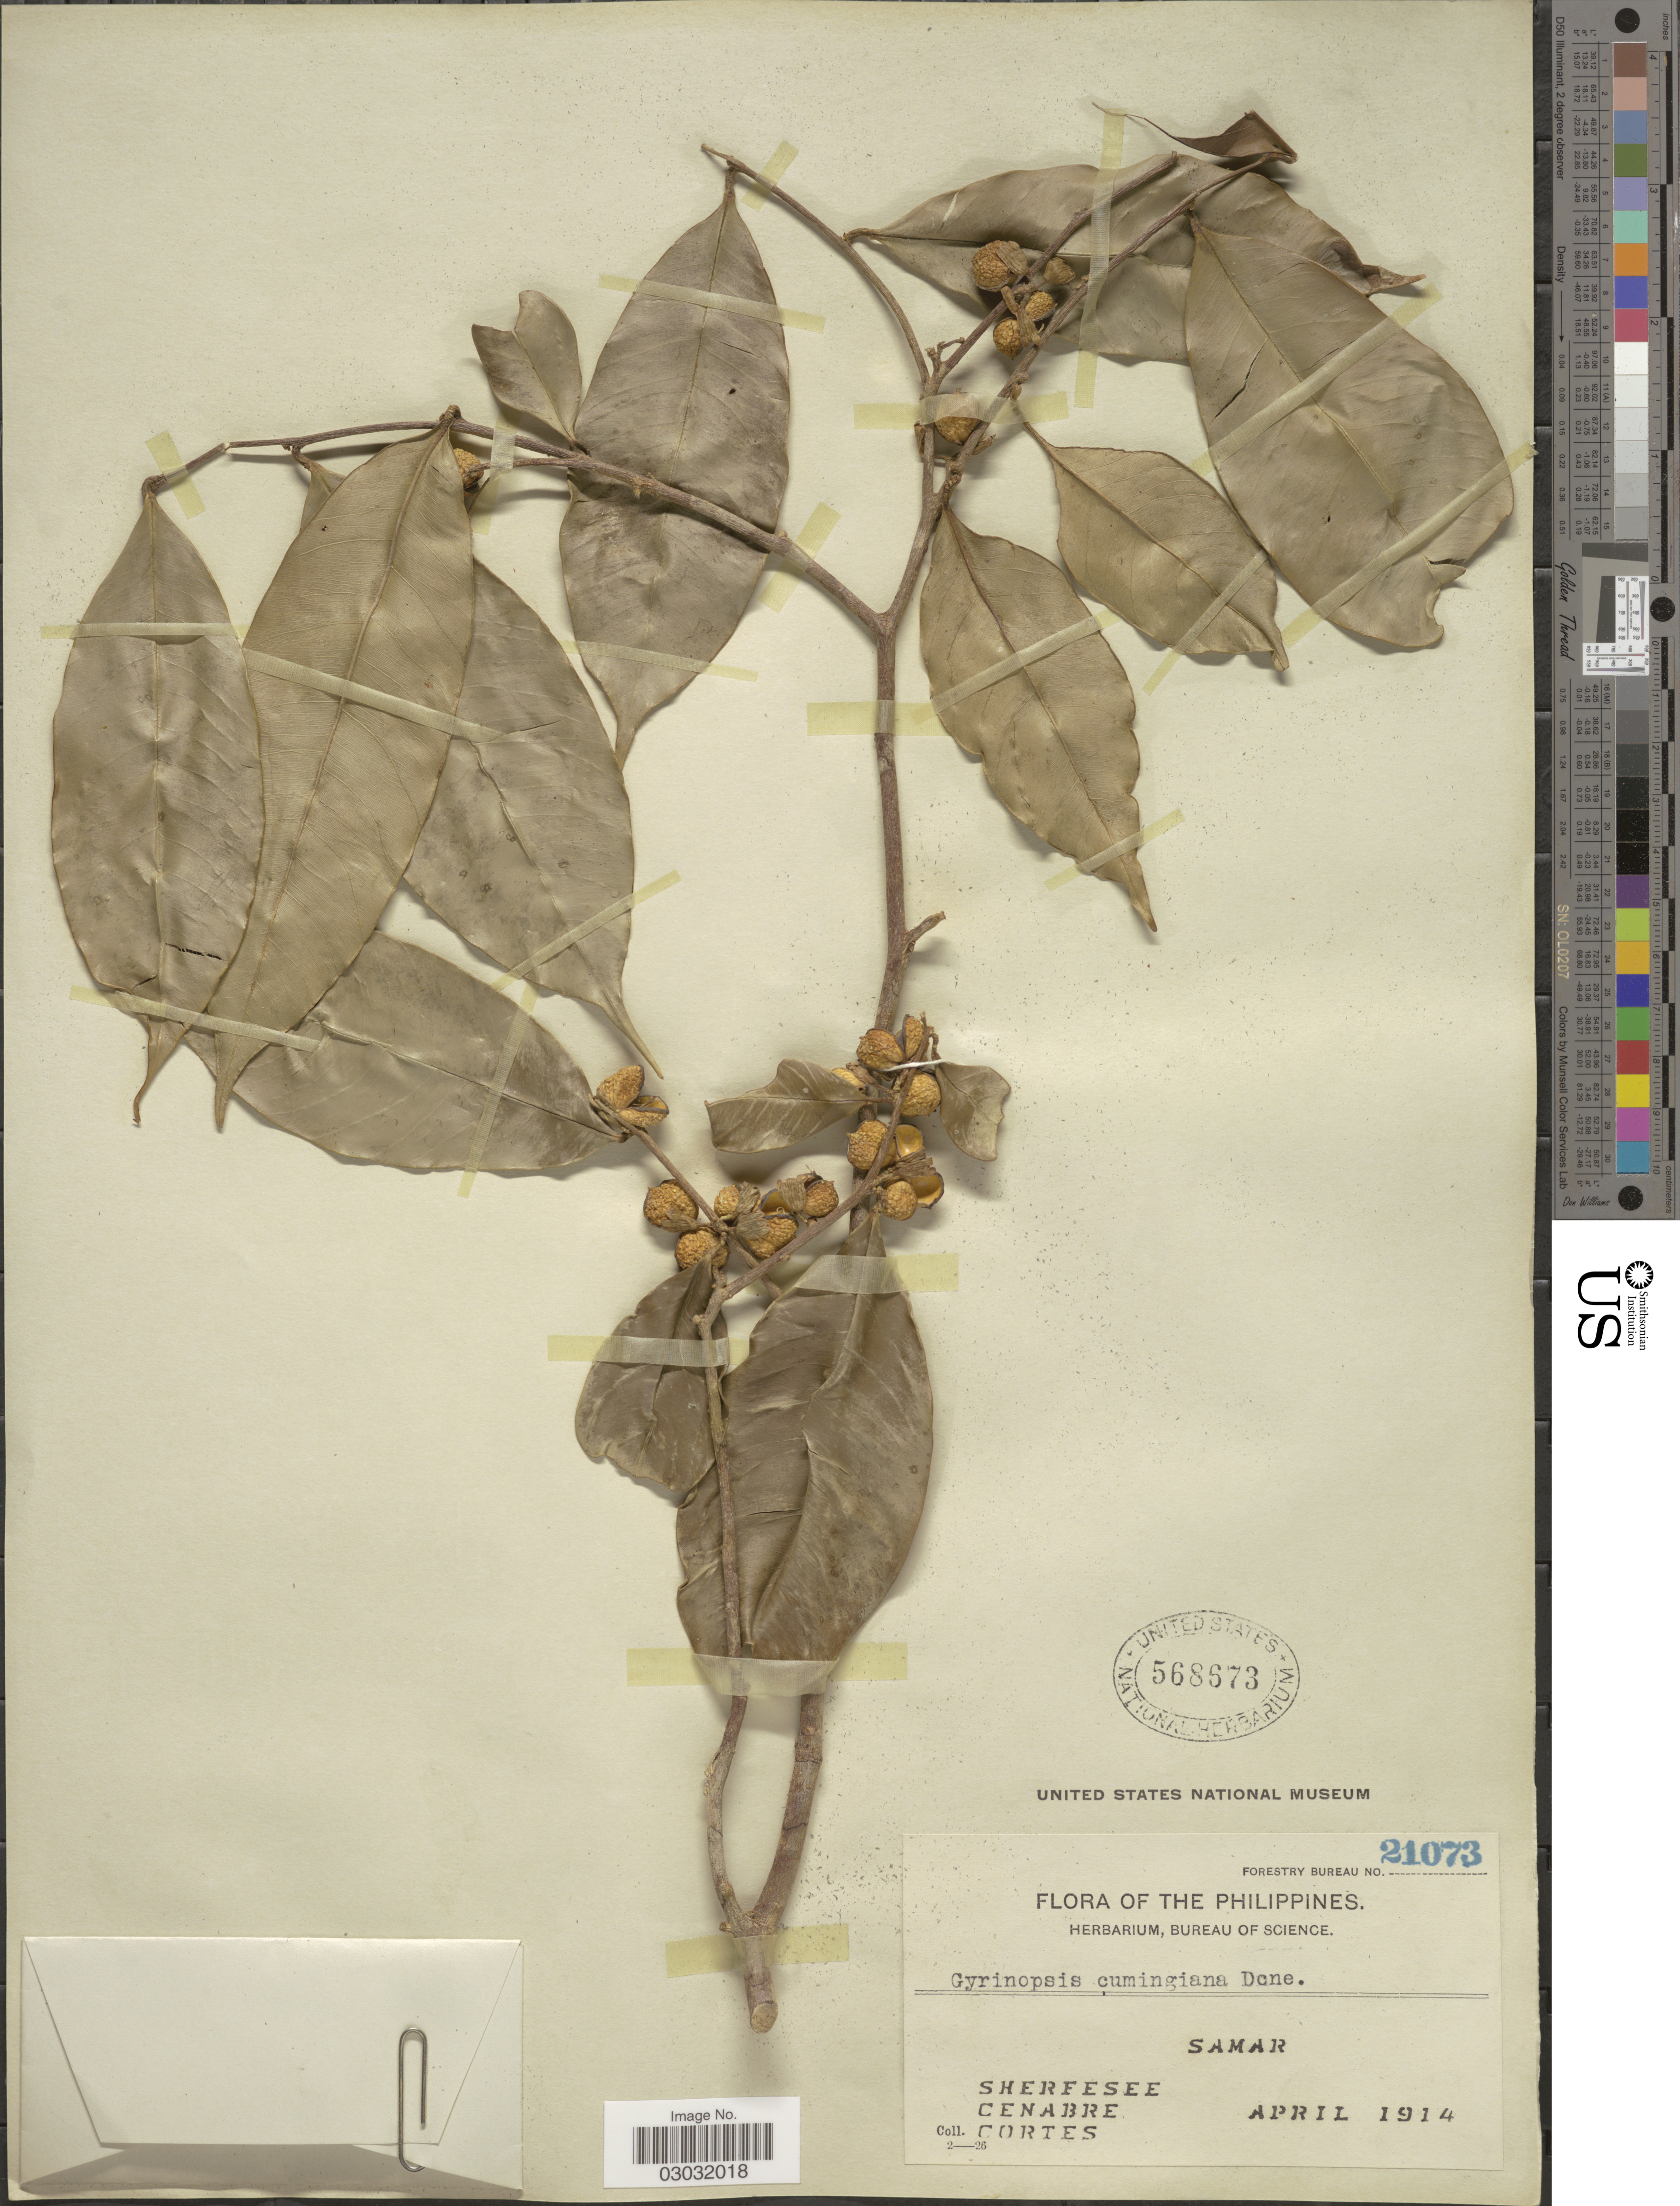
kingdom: Plantae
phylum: Tracheophyta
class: Magnoliopsida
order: Malvales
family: Thymelaeaceae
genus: Aquilaria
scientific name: Aquilaria cumingiana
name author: (Decne.) Ridl.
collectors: -. Sherfesee, -. Cenabre & -. Cortes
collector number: Forestry Bureau 21073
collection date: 1914-04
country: Philippines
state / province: Eastern Visayas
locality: Samar.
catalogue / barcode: US 568673